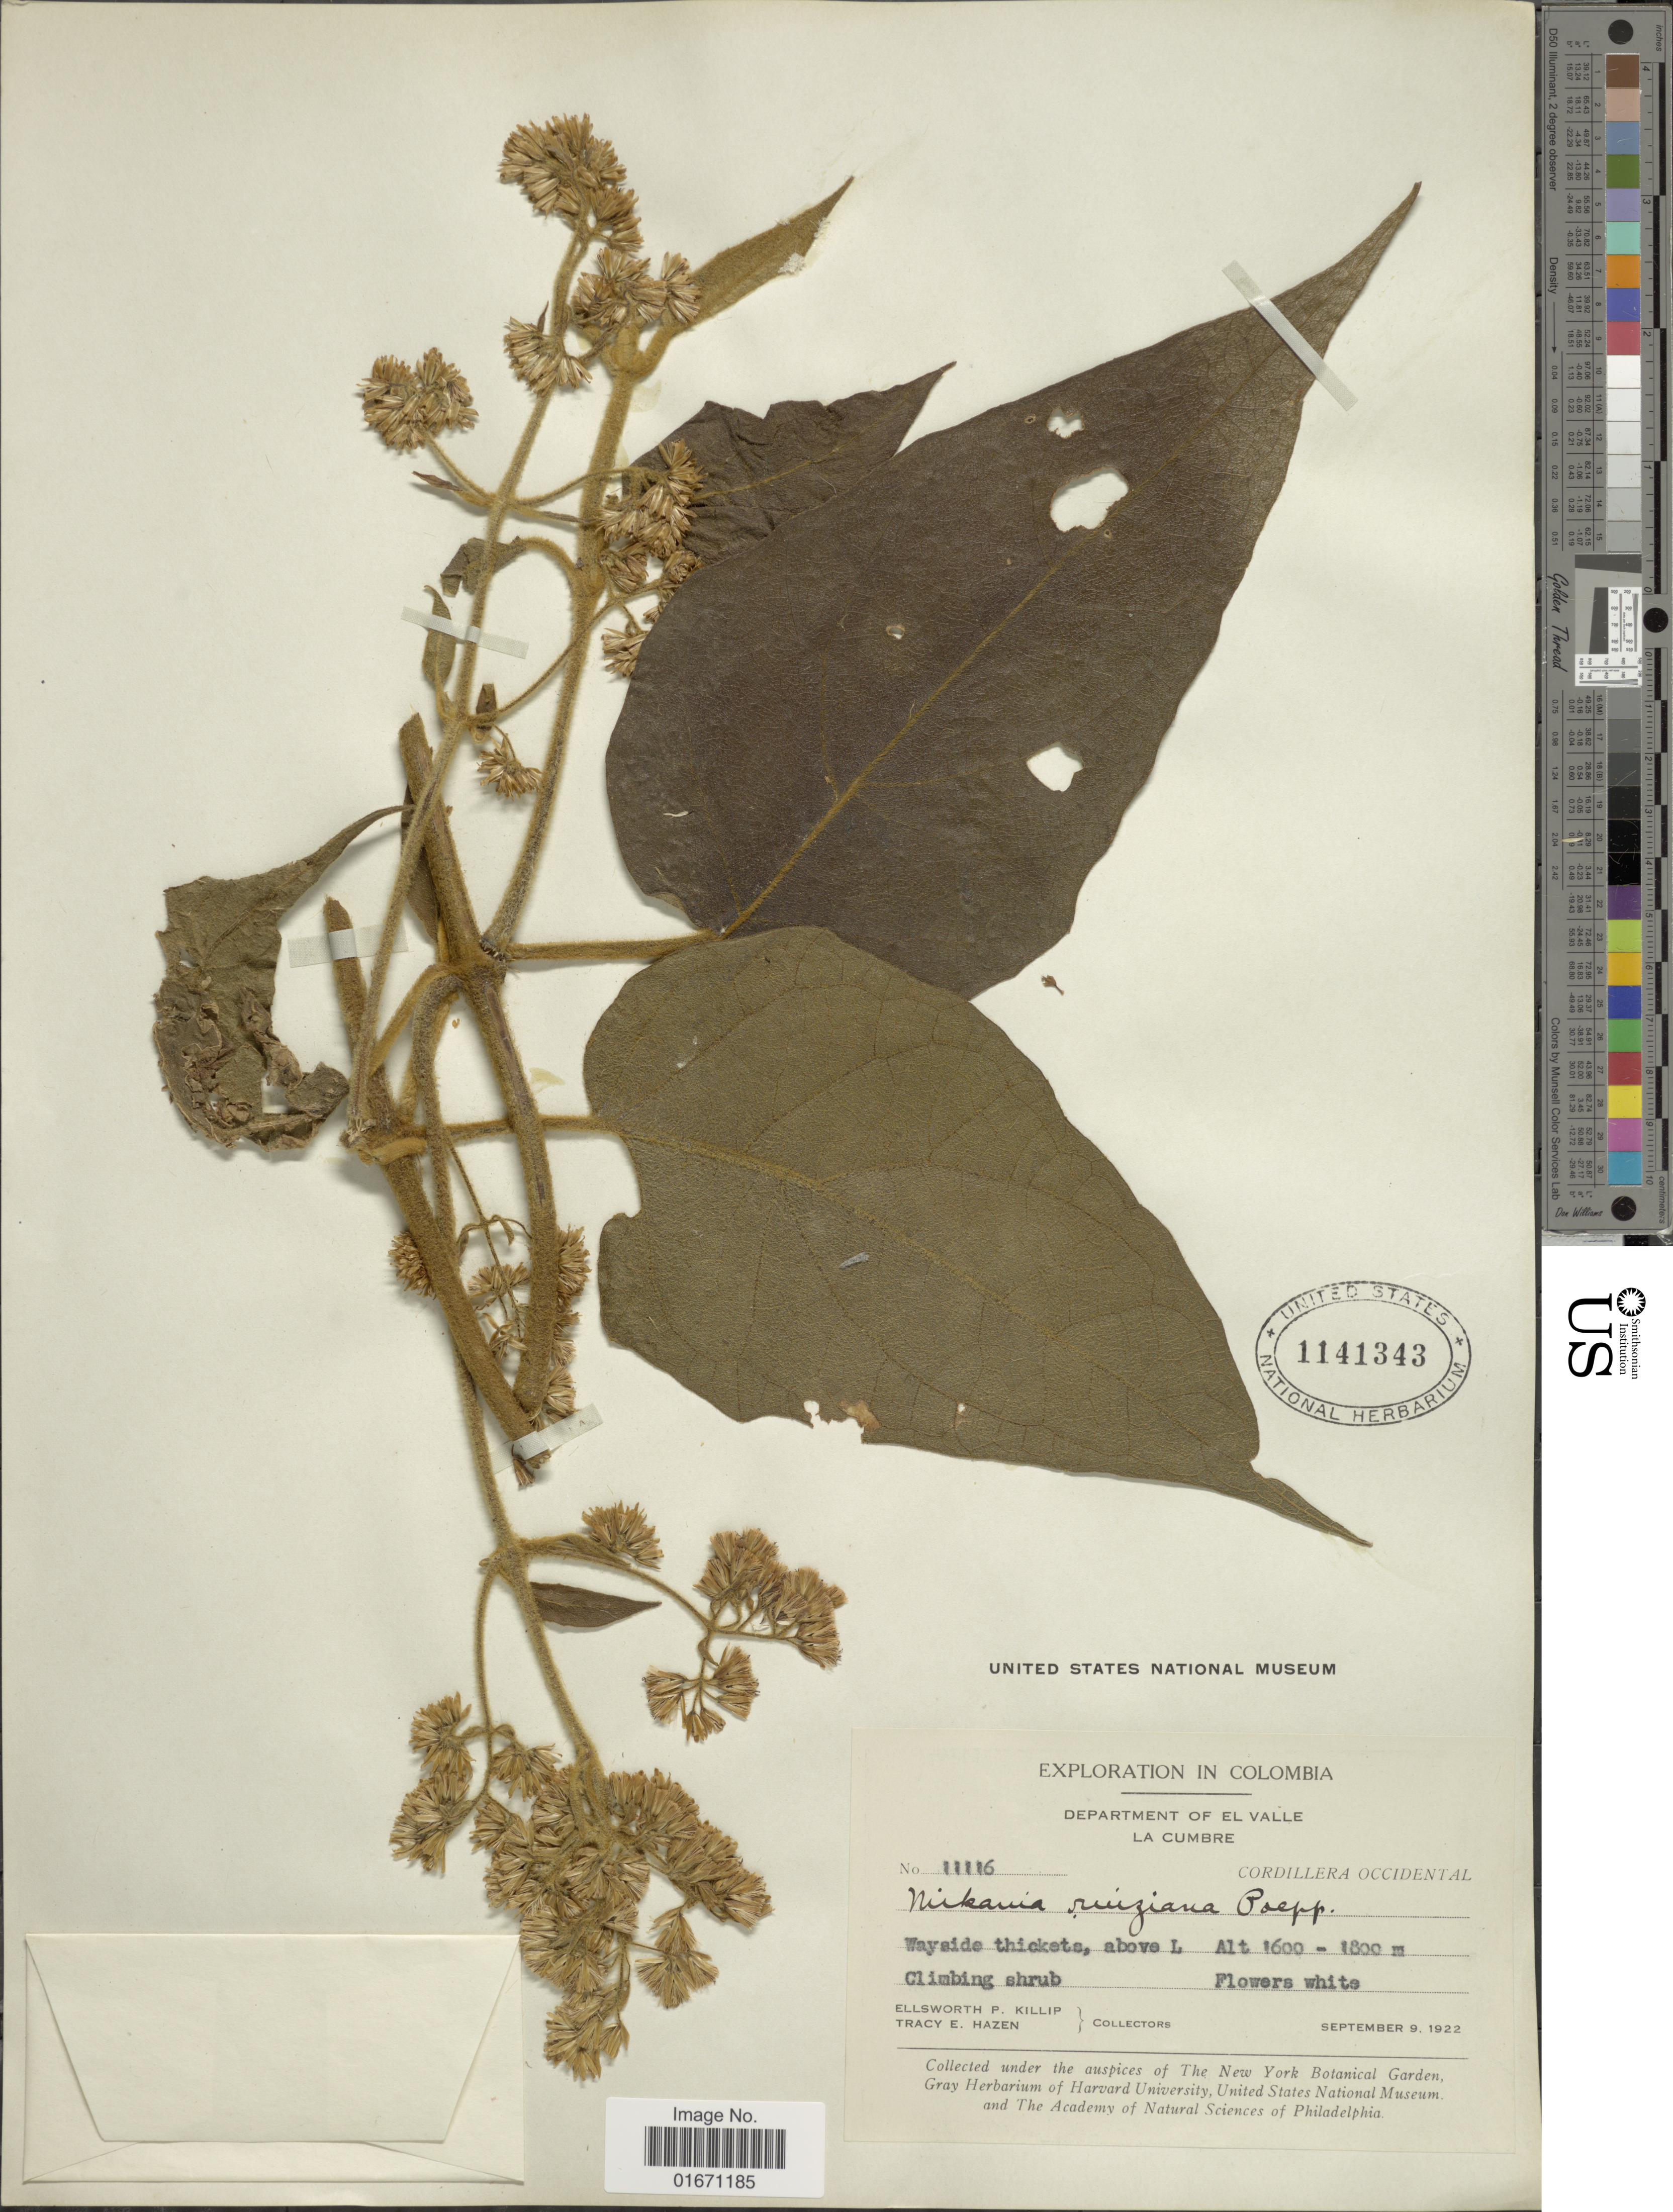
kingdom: Plantae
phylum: Tracheophyta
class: Magnoliopsida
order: Asterales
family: Asteraceae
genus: Mikania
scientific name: Mikania banisteriae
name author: DC.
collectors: E. P. Killip & T. E. Hazen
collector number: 11116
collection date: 1922-09-09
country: Colombia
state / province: Valle del Cauca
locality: Department of El Valle, La Cumbre, Cordillera Occidental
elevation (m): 1600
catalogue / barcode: US 1141343